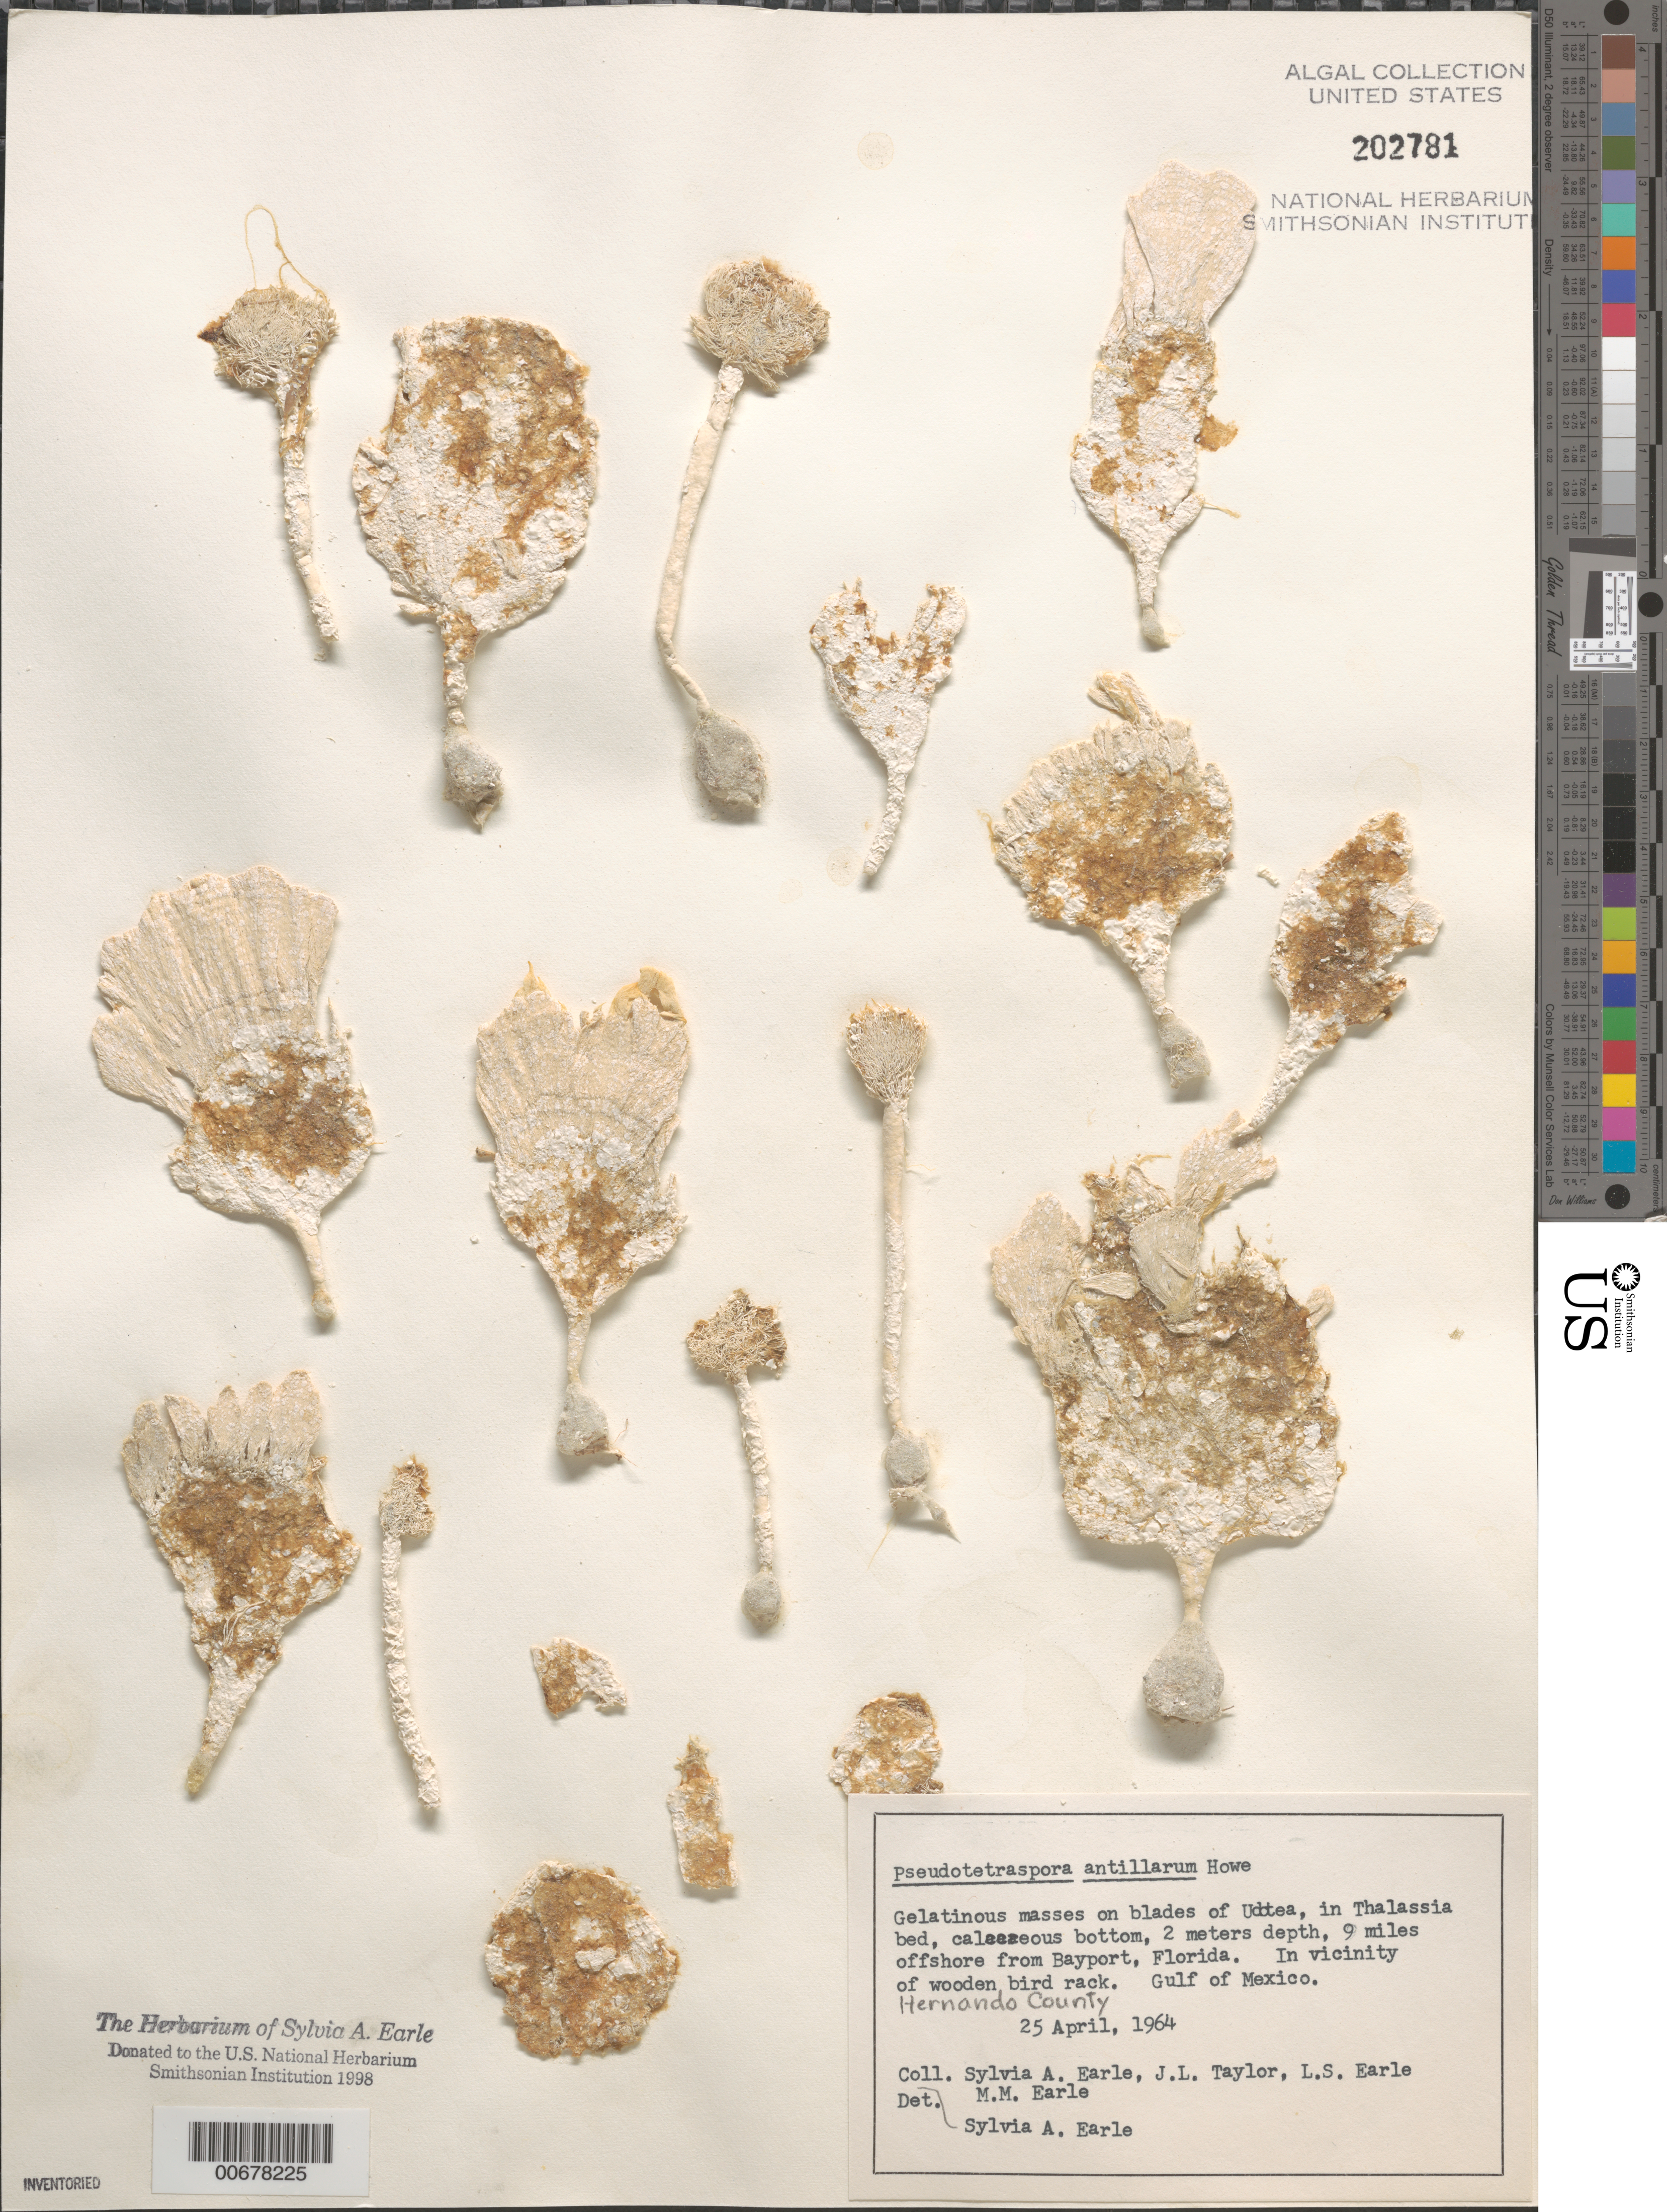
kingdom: Plantae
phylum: Chlorophyta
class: Chlorophyceae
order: Tetrasporales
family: Palmellopsidaceae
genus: Pseudotetraspora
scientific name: Pseudotetraspora marina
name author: N.Wille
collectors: S. A. Earle, J. L. Taylor, L. Earle & M. Earle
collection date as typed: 25 Apr 1964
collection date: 1964-04-25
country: United States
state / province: Florida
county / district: Hernando County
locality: Near bird rack 9 miles off Bayport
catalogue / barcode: US 202781